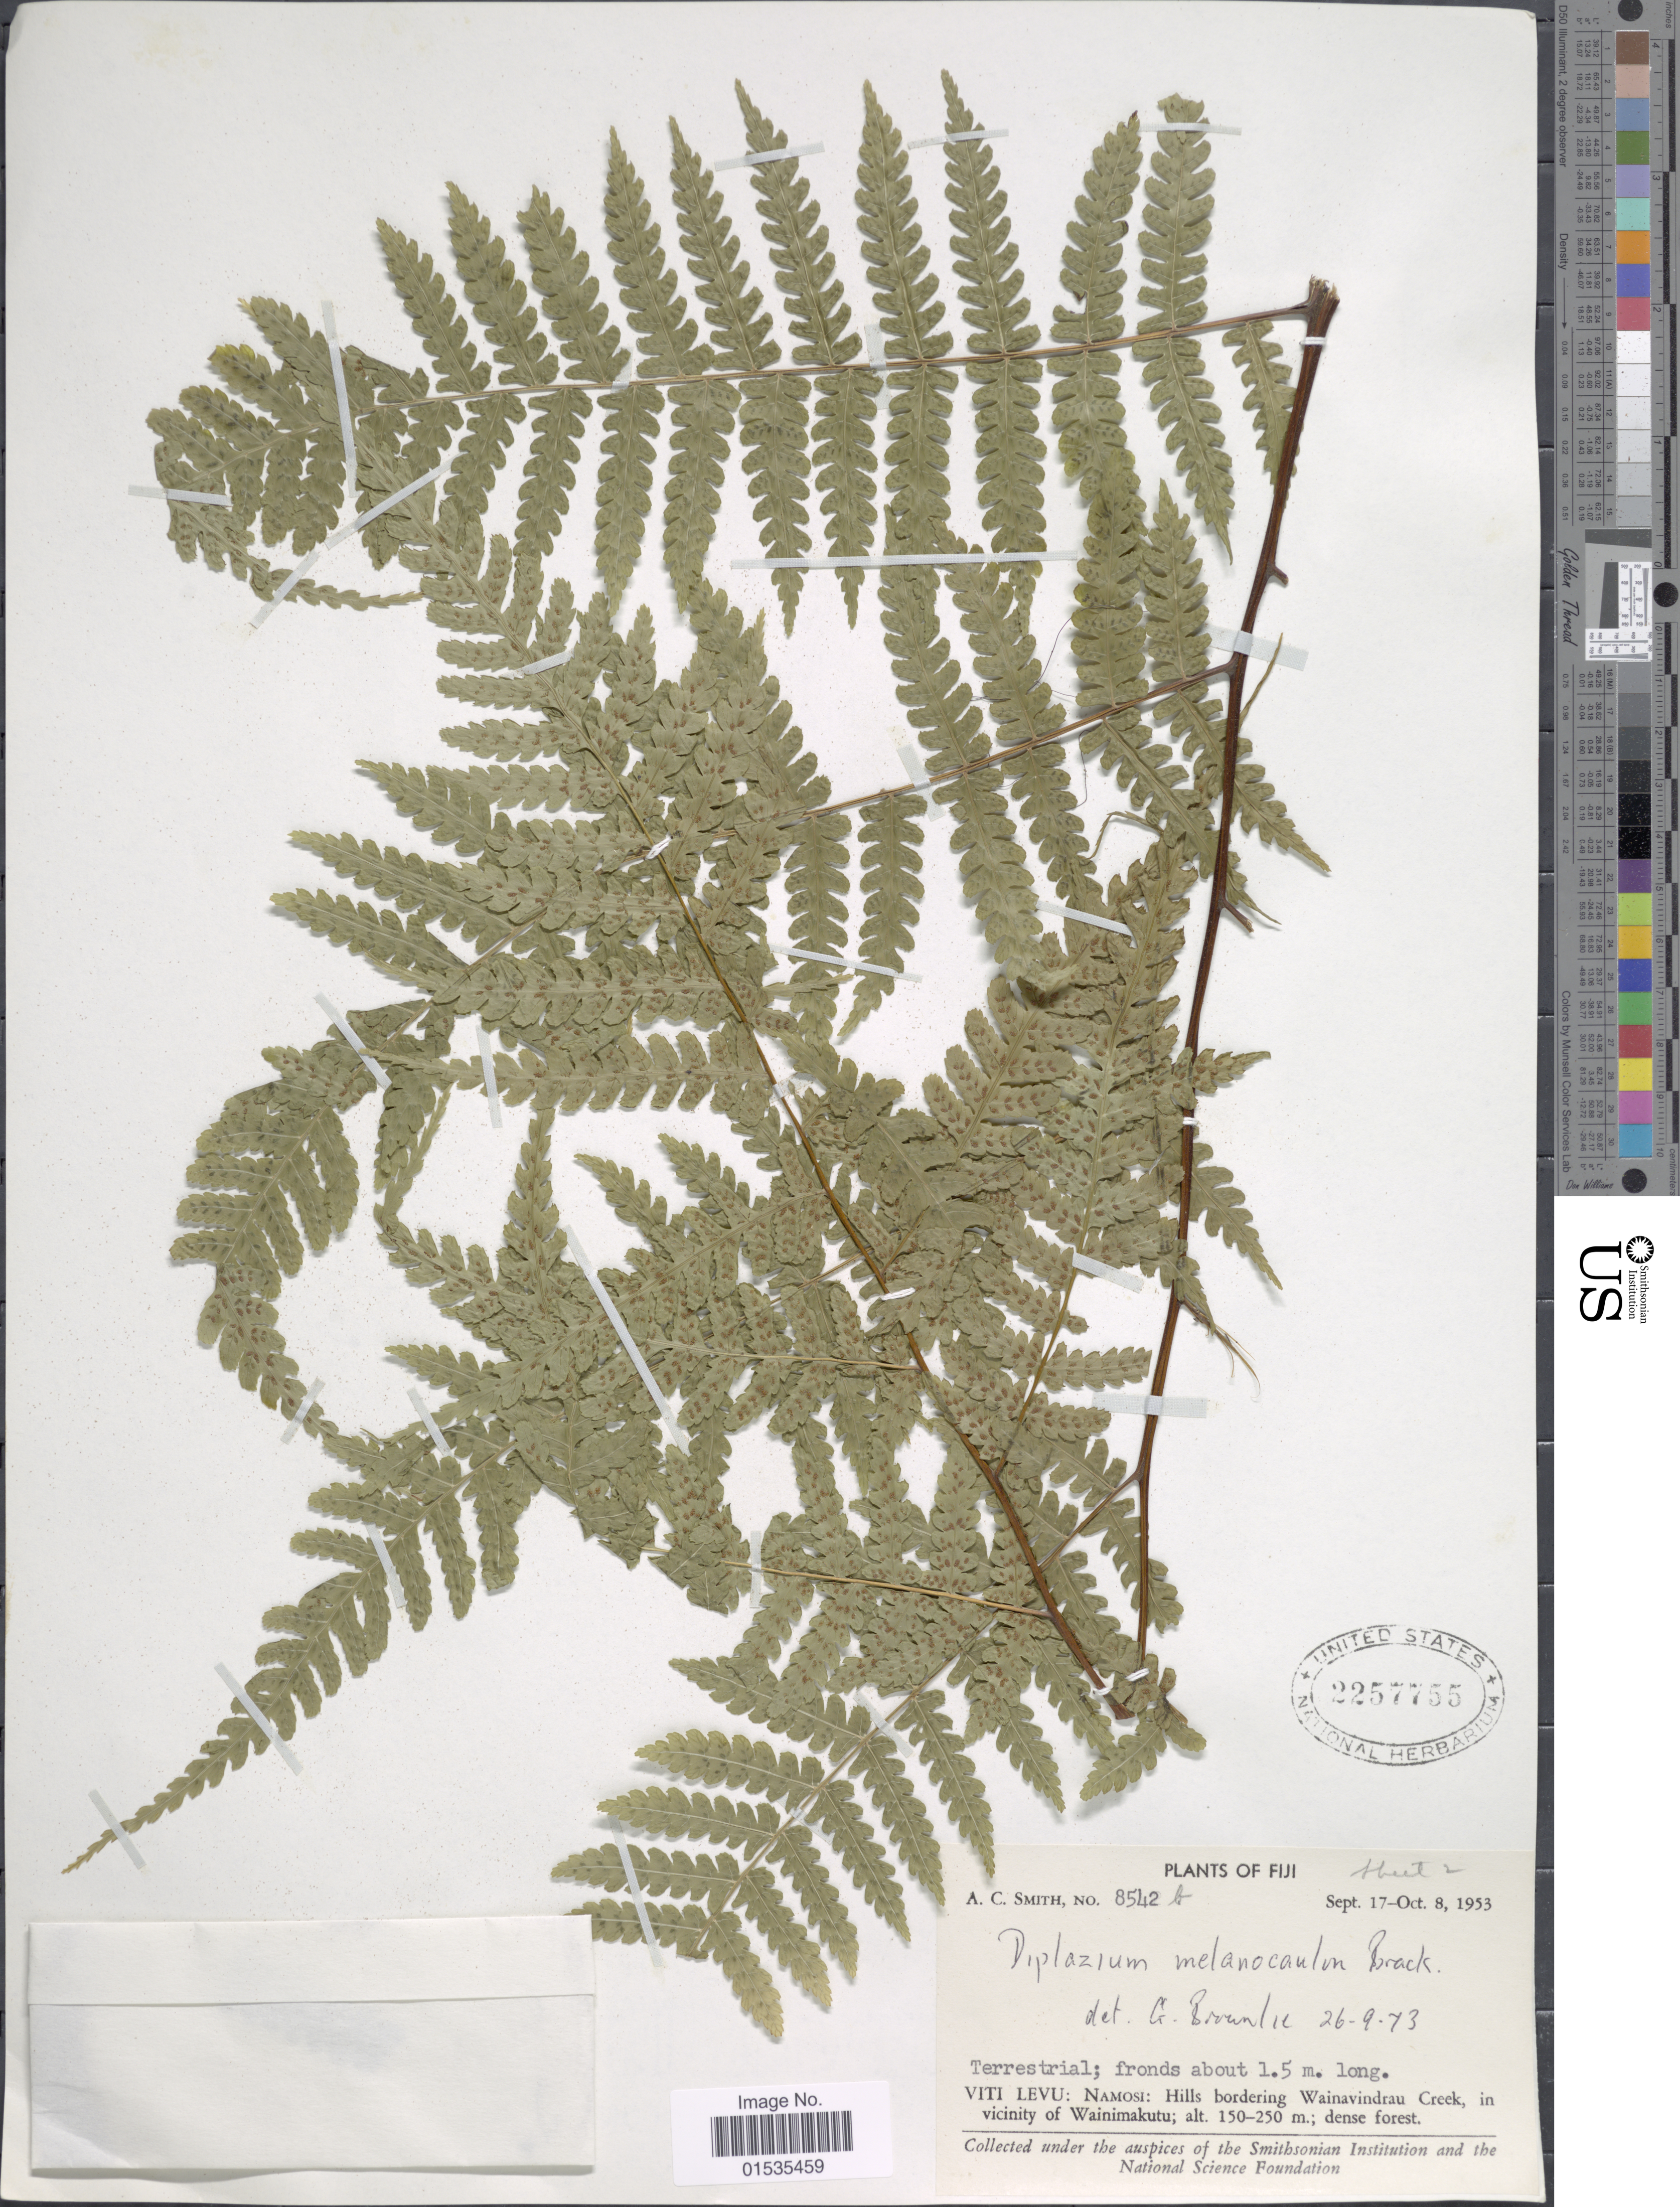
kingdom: Plantae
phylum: Tracheophyta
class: Polypodiopsida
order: Polypodiales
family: Athyriaceae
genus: Diplazium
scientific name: Diplazium melanocaulon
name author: Brack. in Wilkes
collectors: A. C. Smith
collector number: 8542b*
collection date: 1953-09-17/1953-10-08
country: Fiji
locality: Viti Levu: Namosi: Hills bordering Wainavindrau Creek, in vicinity of Wainimakutu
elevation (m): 150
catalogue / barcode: US 2257755